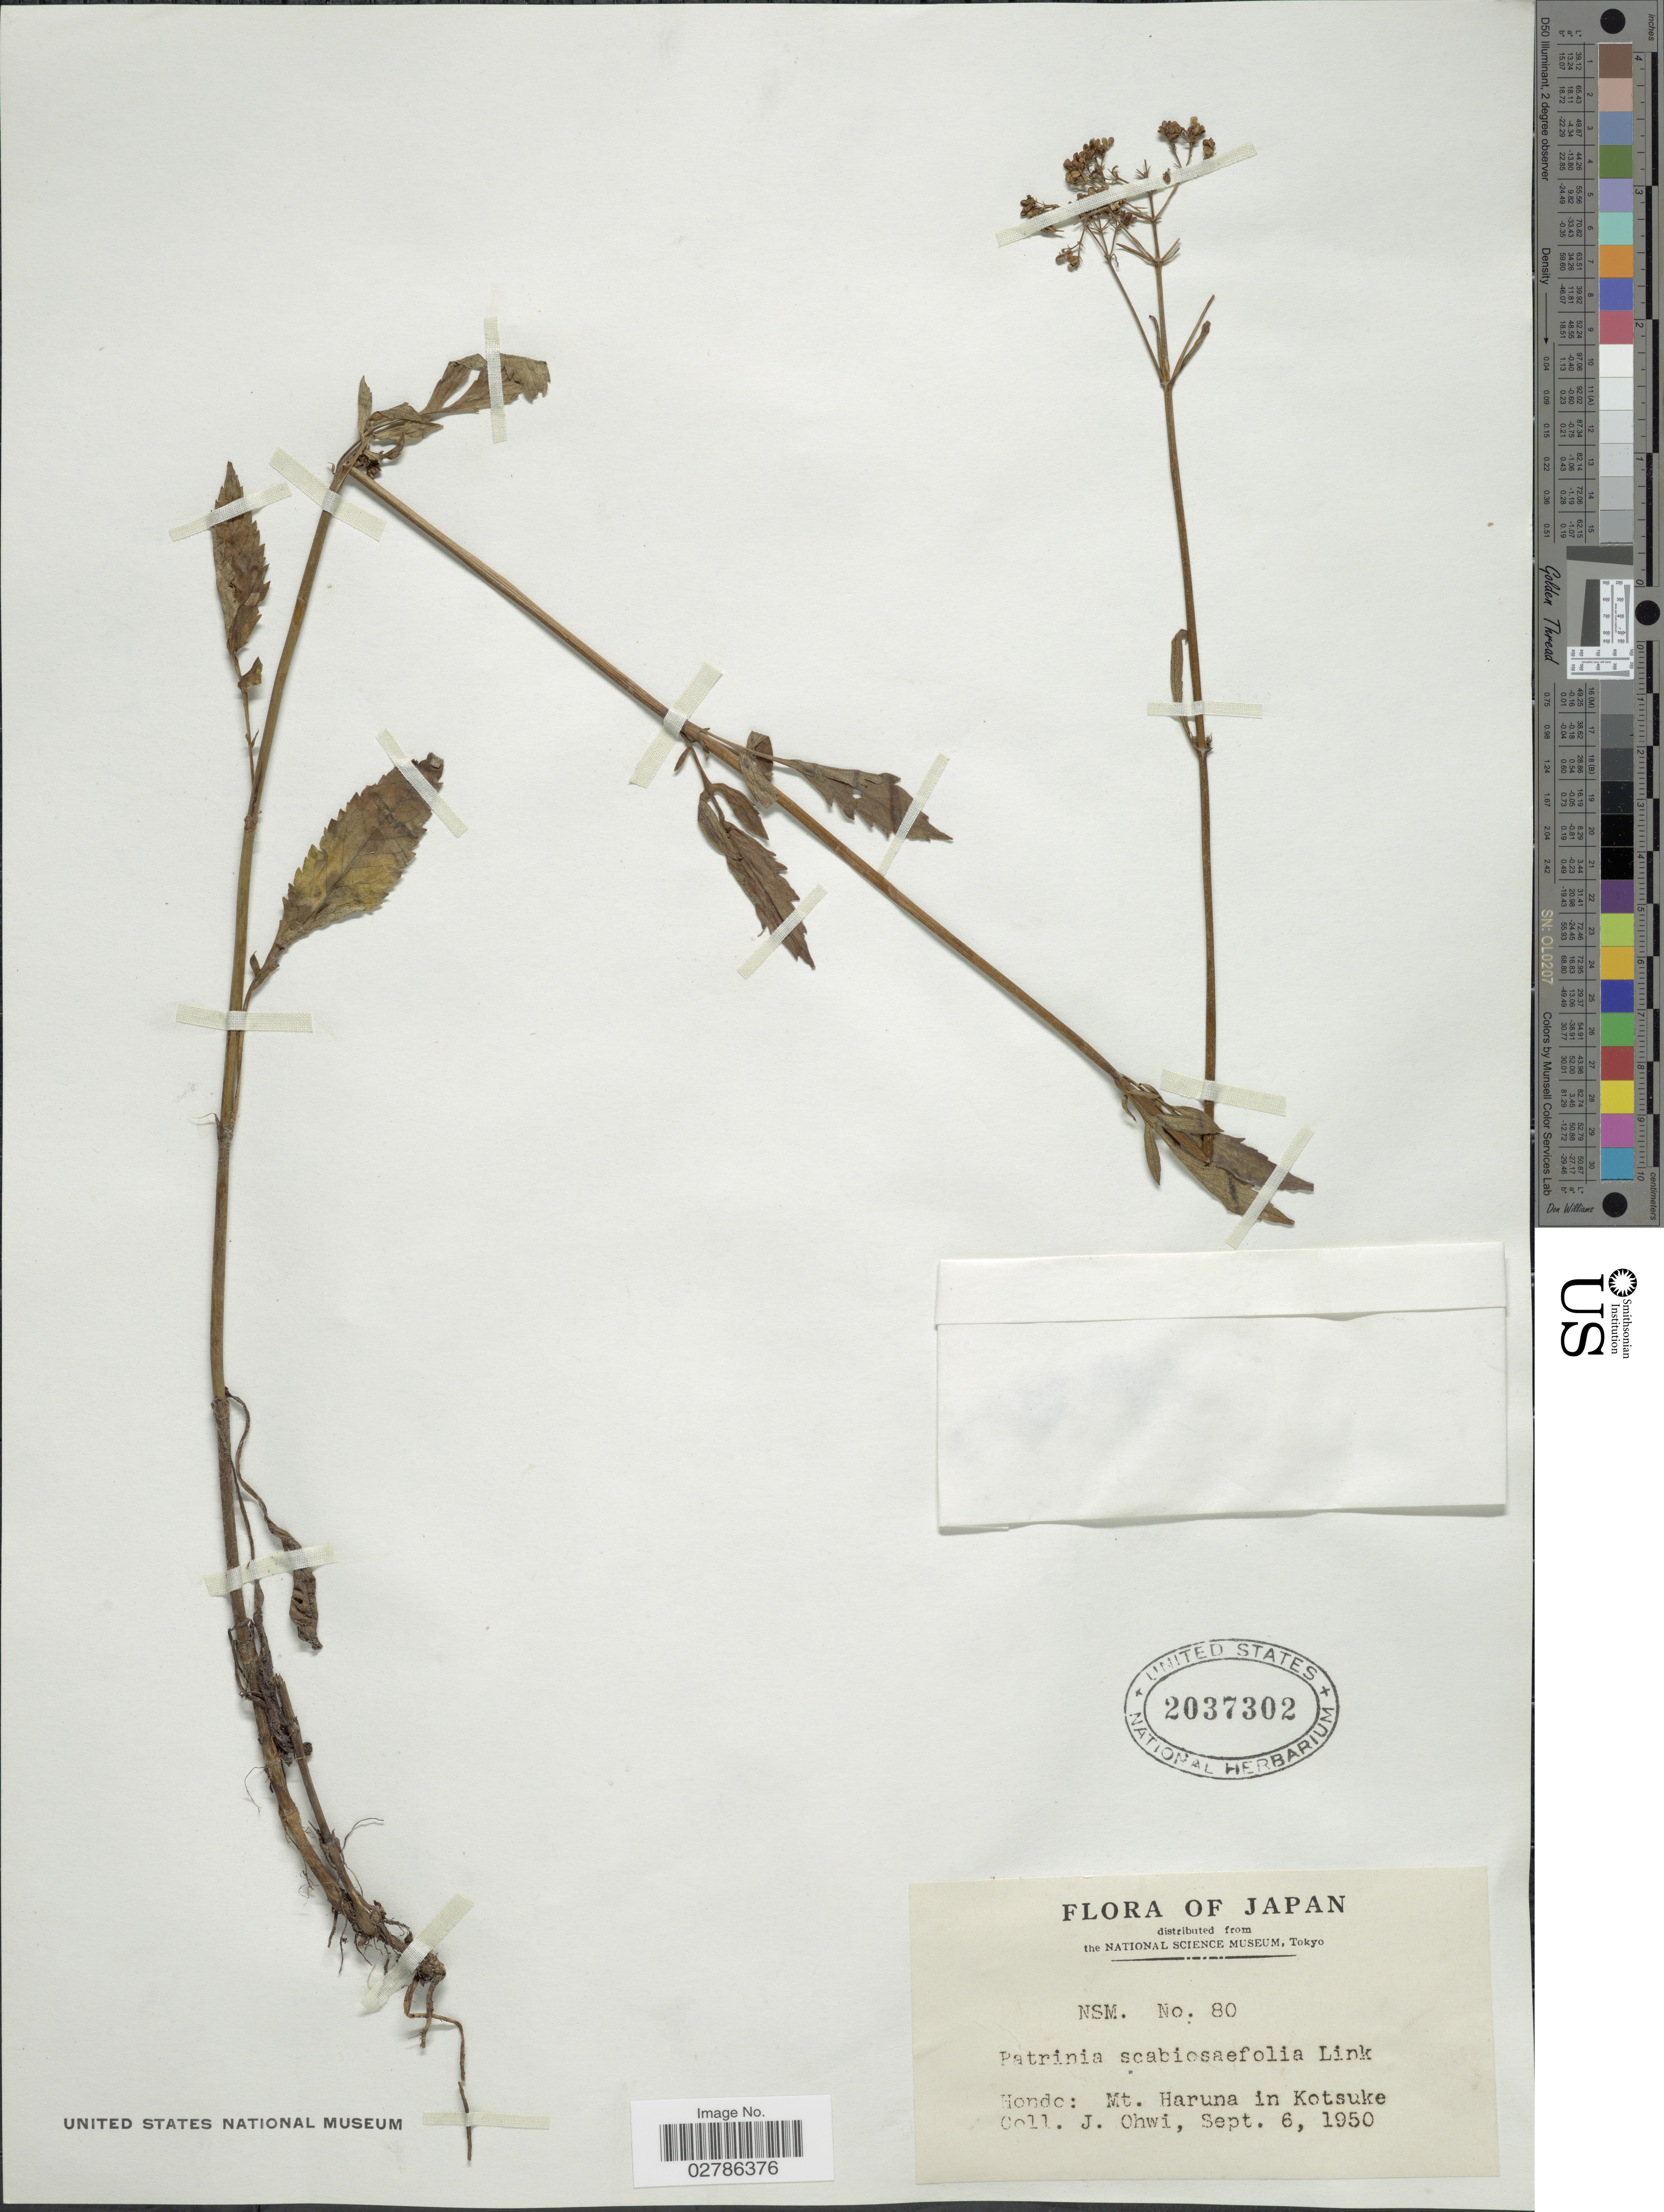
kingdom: Plantae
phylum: Tracheophyta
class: Magnoliopsida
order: Dipsacales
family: Caprifoliaceae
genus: Patrinia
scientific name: Patrinia scabiosifolia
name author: Link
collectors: J. Ohwi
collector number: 80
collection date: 1950-09-06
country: Japan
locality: Hondo, Mt. Haruna in Kotsuke.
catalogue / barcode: US 2037302